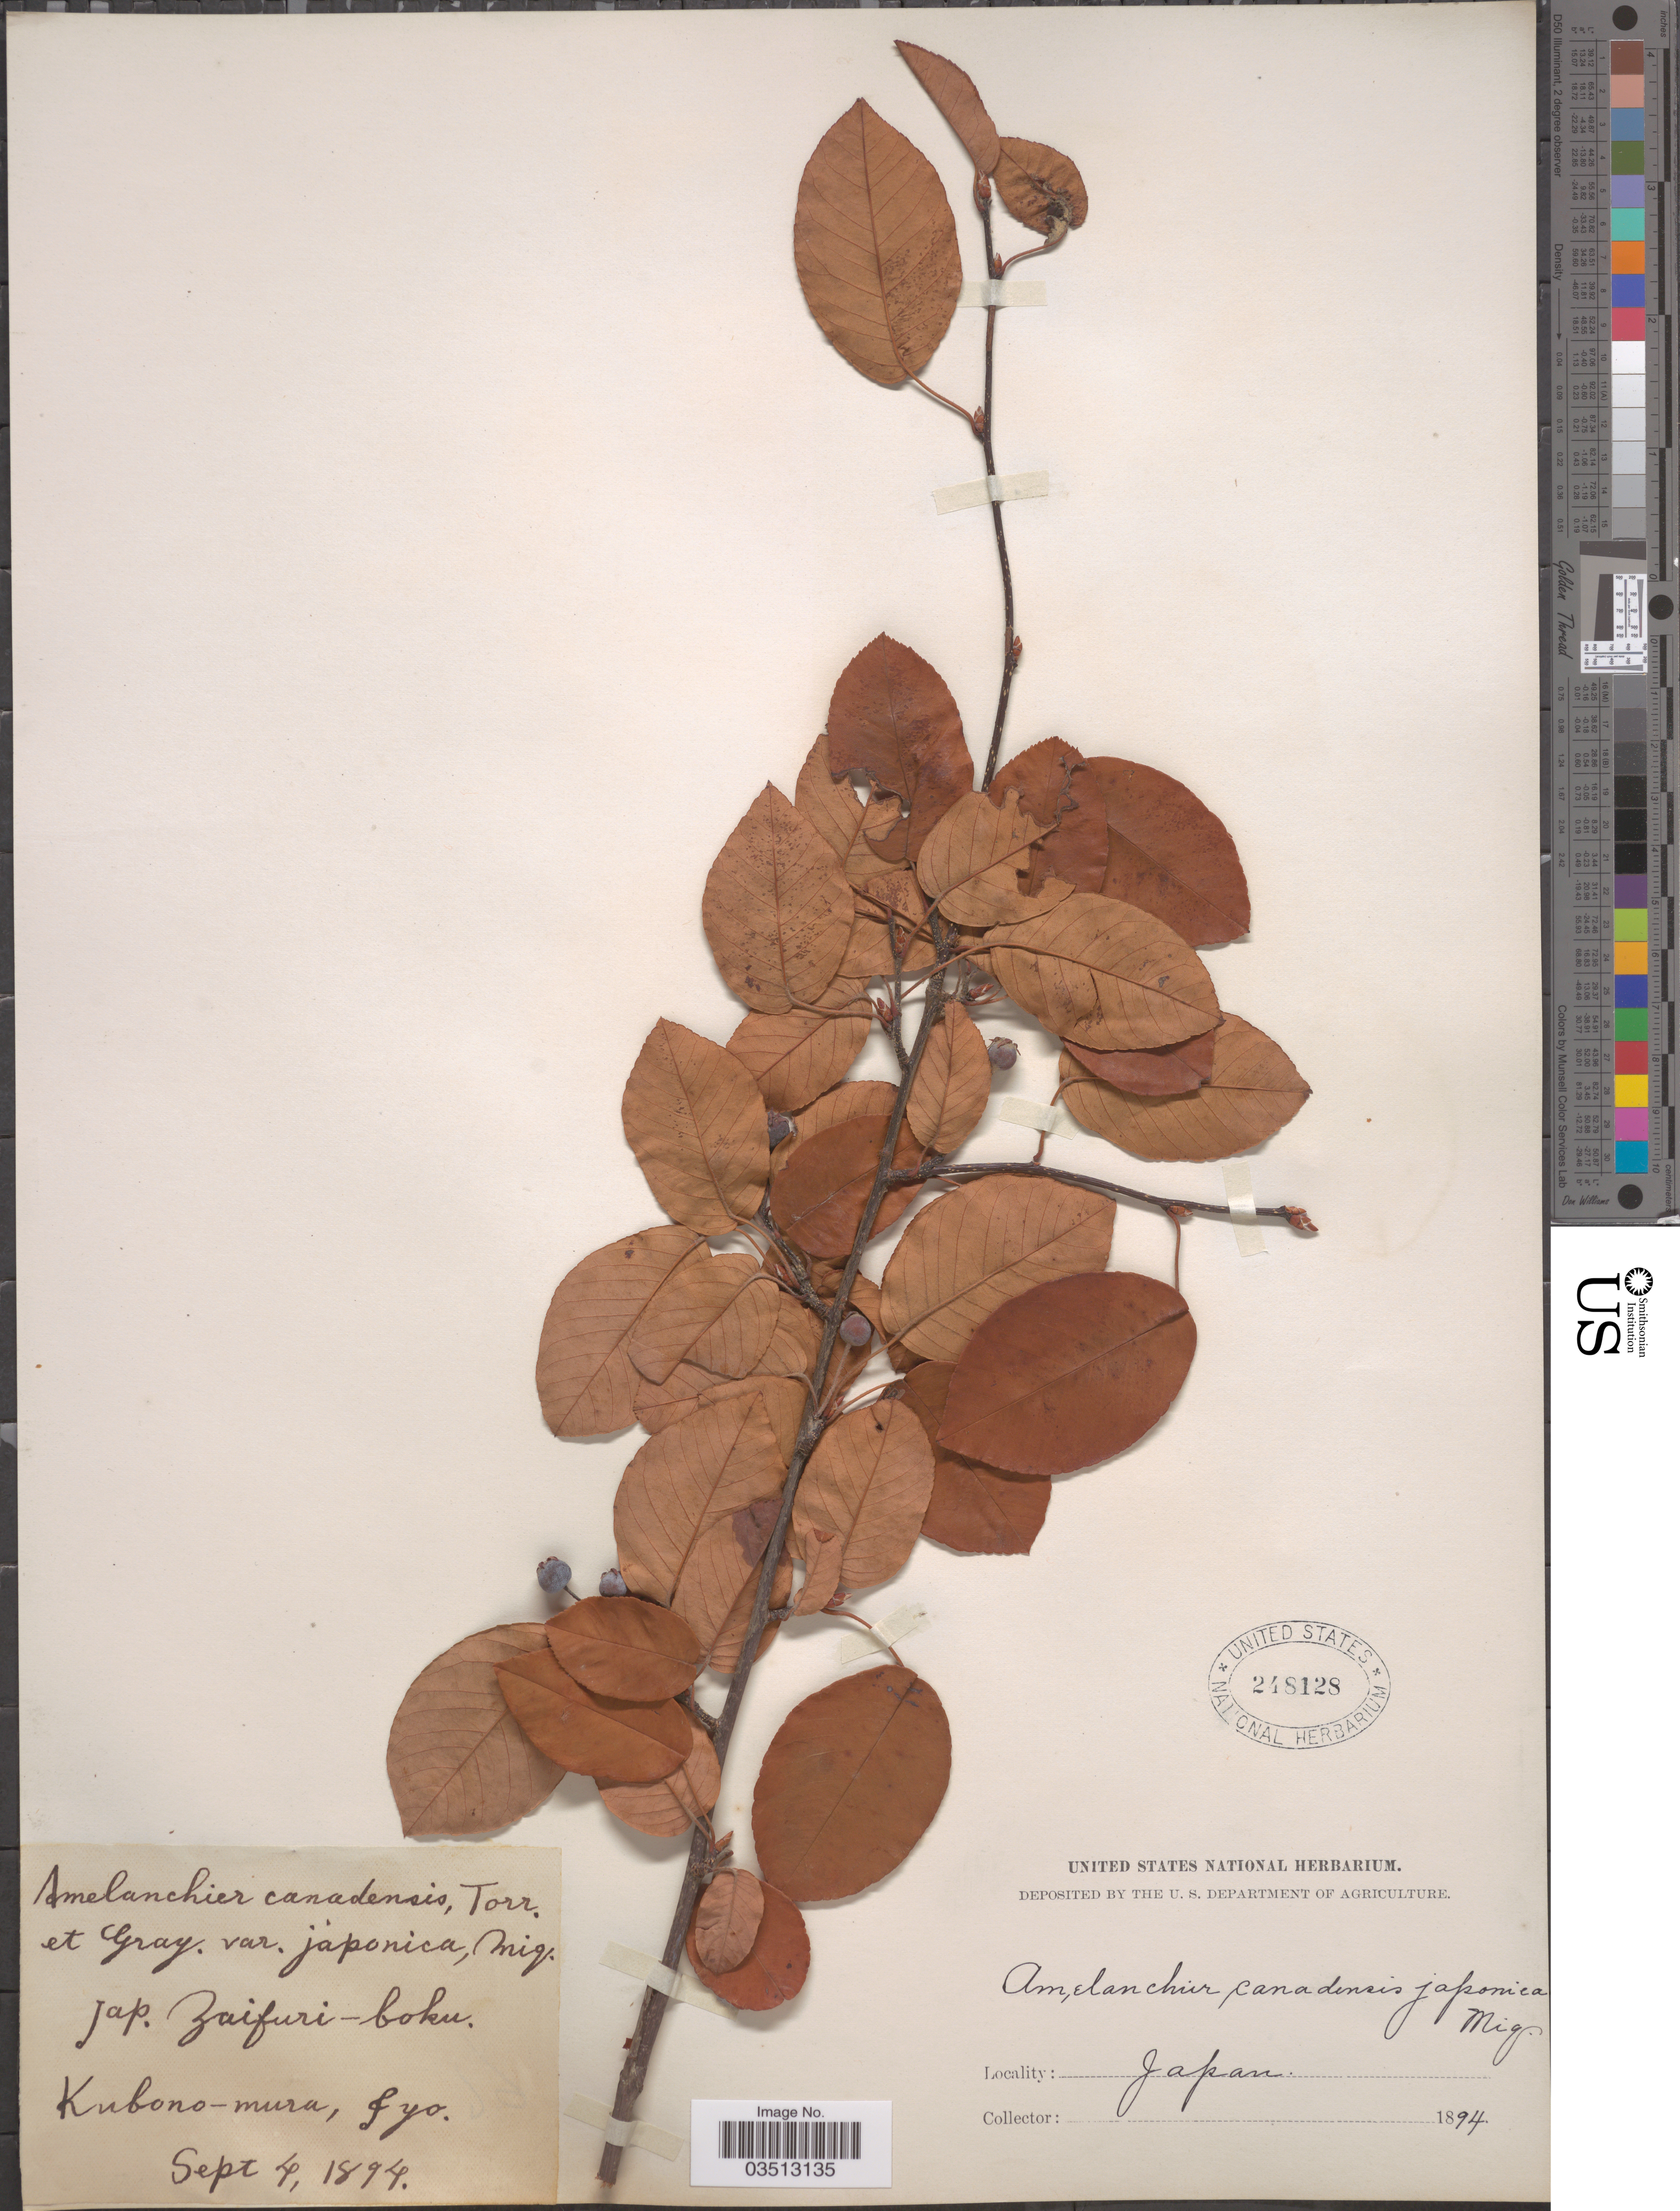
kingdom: Plantae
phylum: Tracheophyta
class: Magnoliopsida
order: Rosales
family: Rosaceae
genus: Amelanchier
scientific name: Amelanchier canadensis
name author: (L.) Medic.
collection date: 1894-09-04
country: Japan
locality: Kubono-mura, & yo.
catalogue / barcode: US 248128